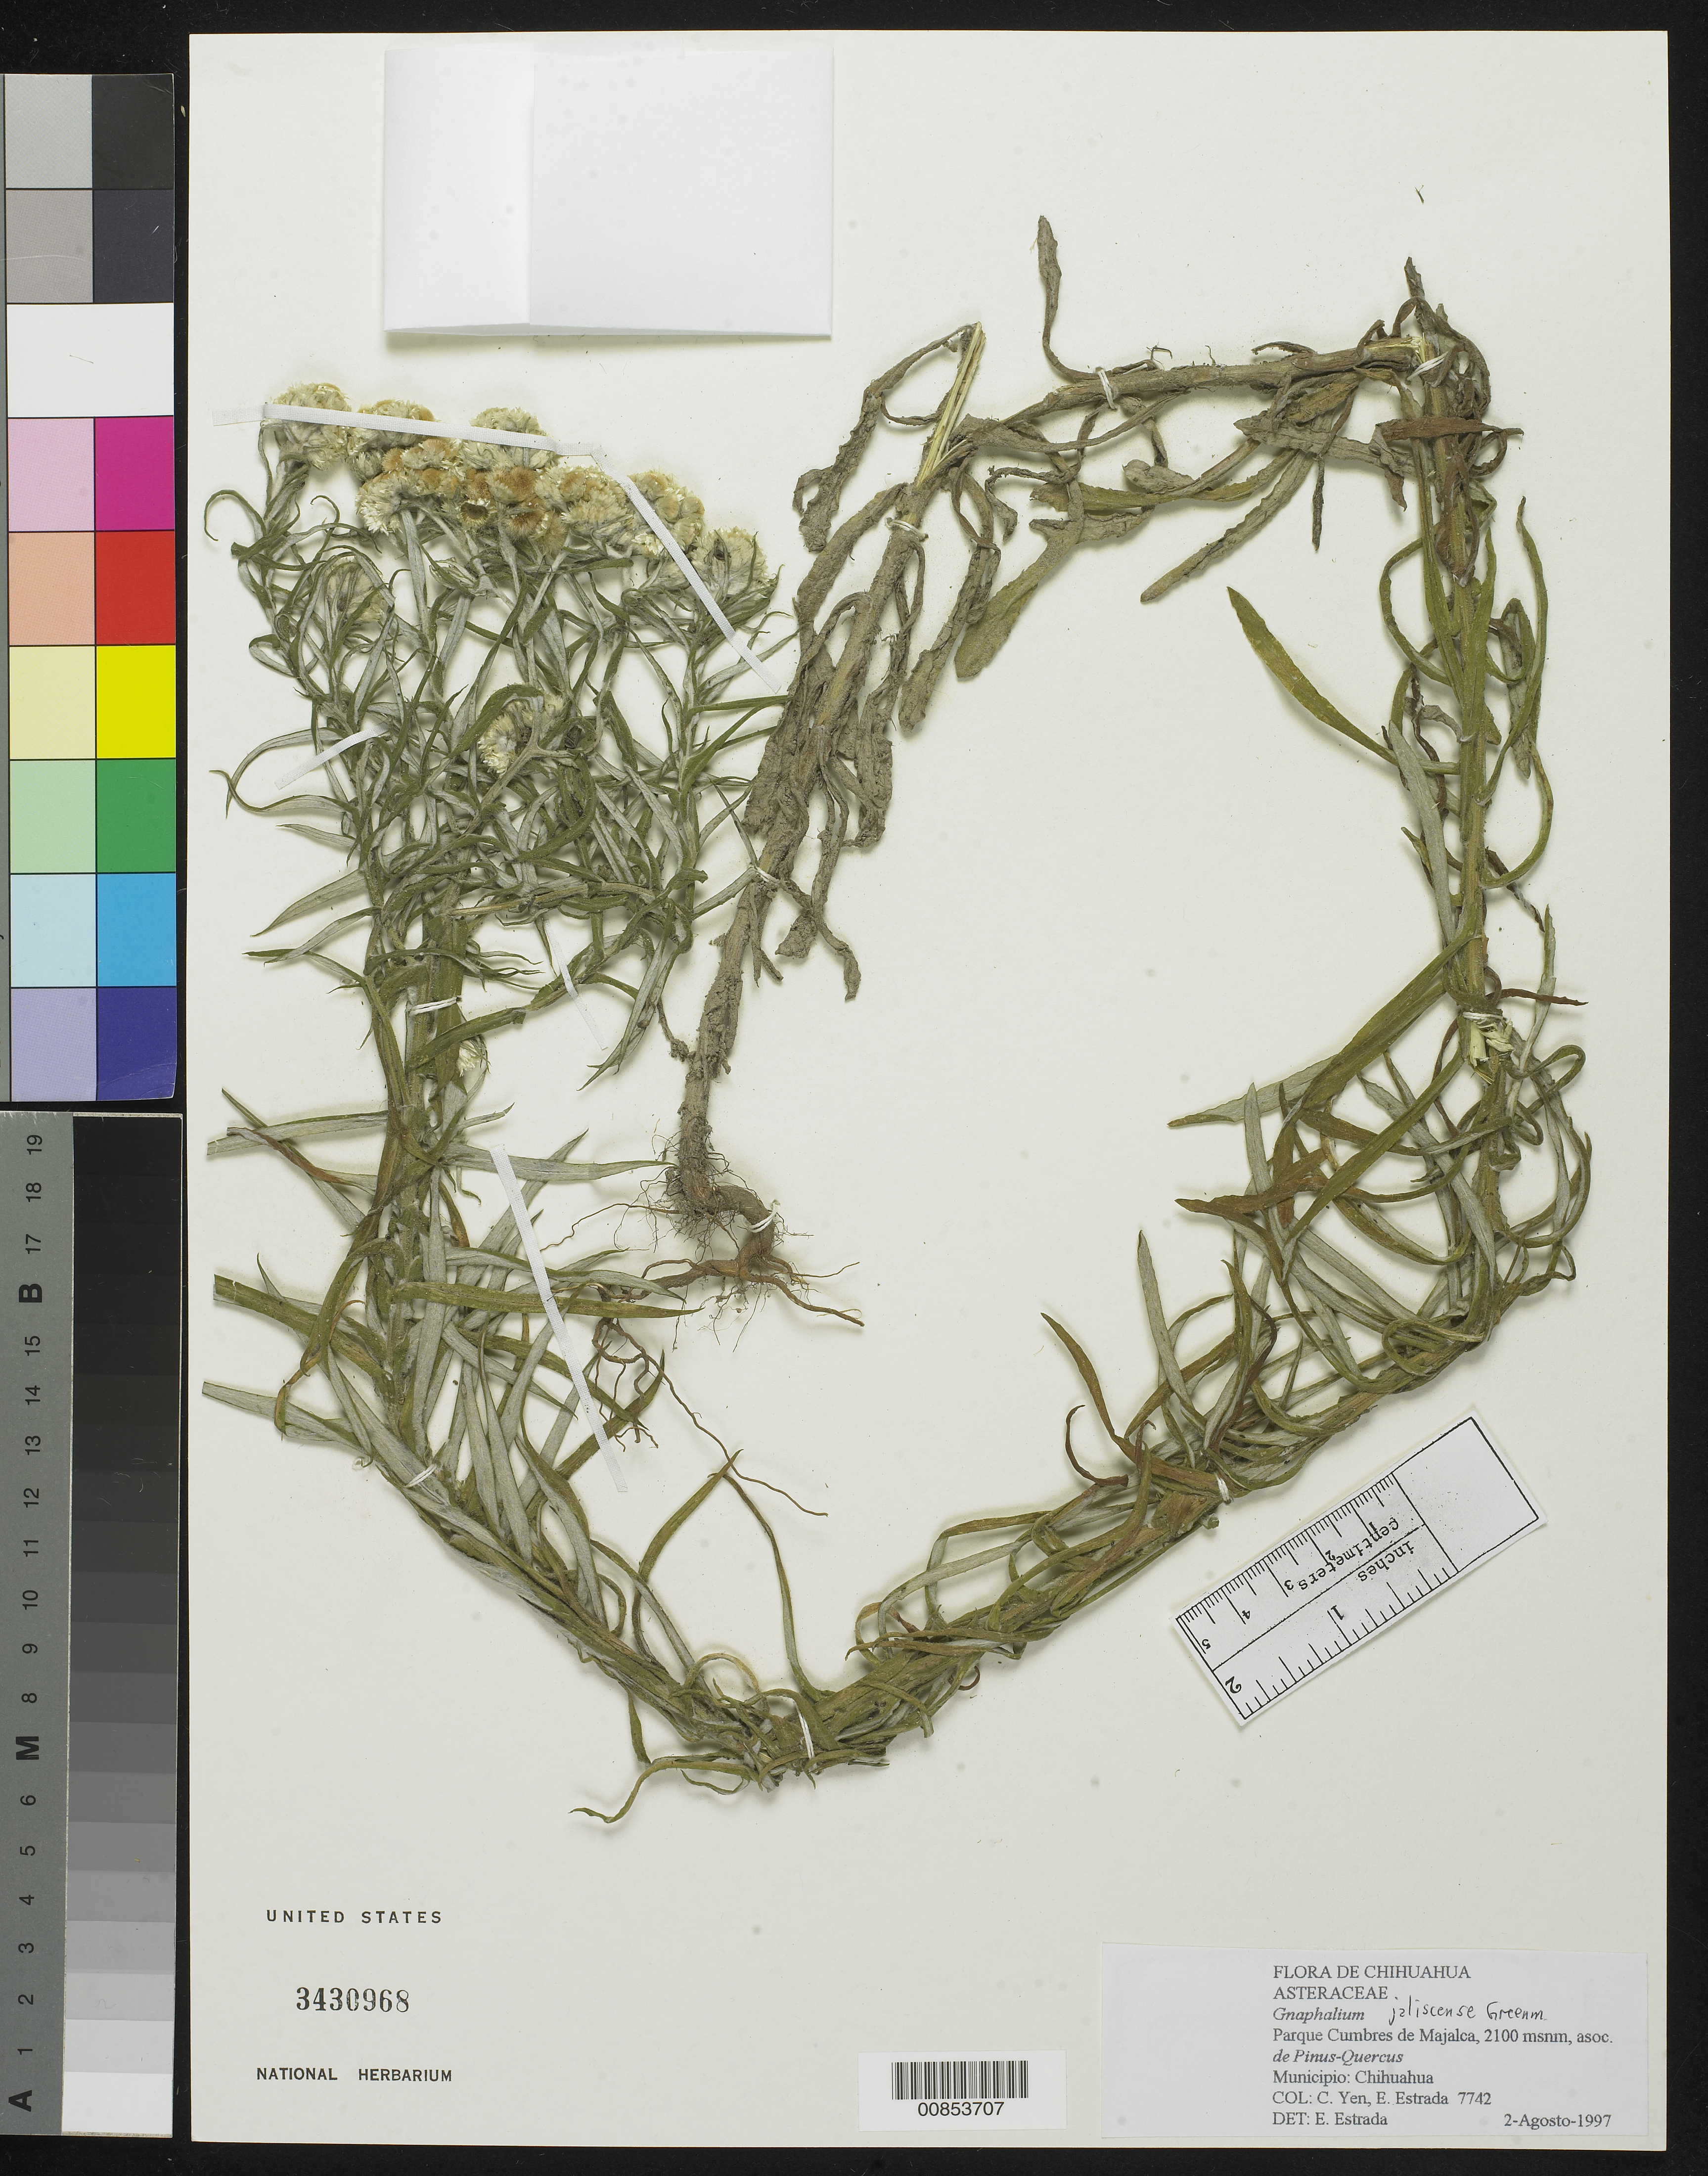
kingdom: Plantae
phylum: Tracheophyta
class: Magnoliopsida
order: Asterales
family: Asteraceae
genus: Pseudognaphalium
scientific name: Pseudognaphalium viscosum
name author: (Kunth) Anderb.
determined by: Nesom, Guy L.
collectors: Y. C. Yang & E. Estrada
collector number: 7742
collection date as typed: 02 Aug 1997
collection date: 1997-08-02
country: Mexico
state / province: Chihuahua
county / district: Chihuahua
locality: Parque Cumbres de Majalca.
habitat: Asoc. Pinus-Quercus.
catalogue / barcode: US 3430968